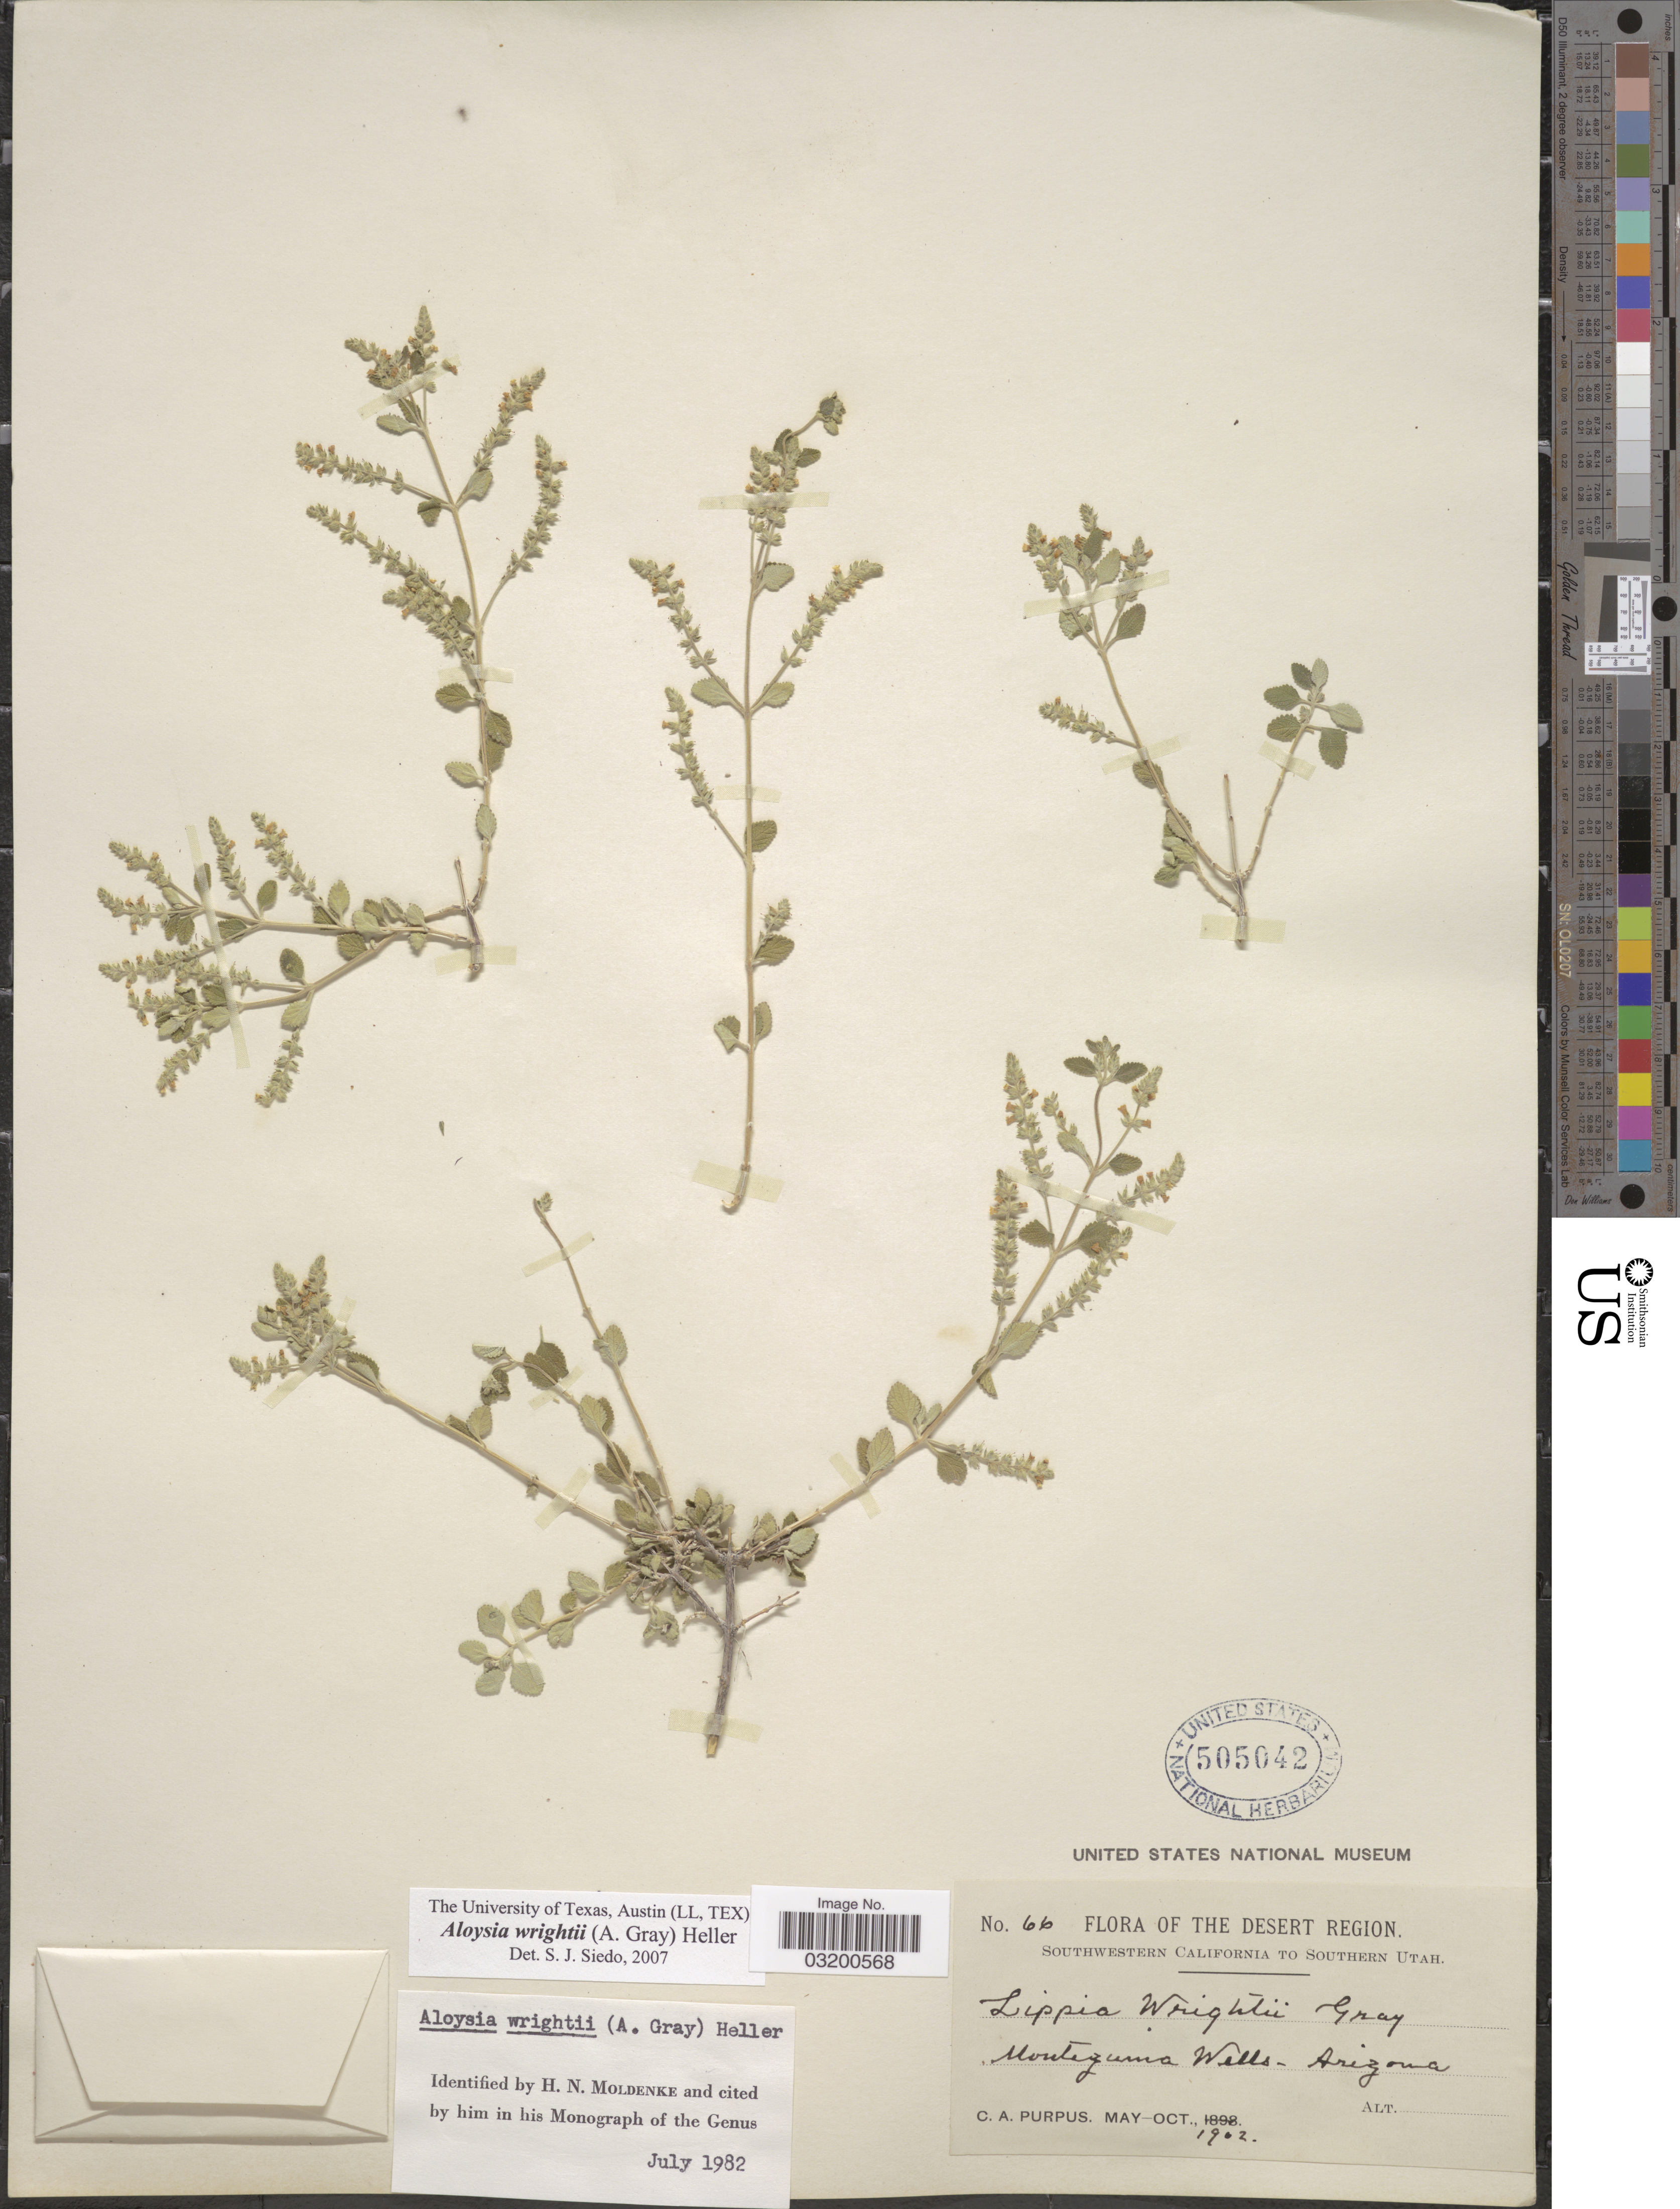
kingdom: Plantae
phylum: Tracheophyta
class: Magnoliopsida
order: Lamiales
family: Verbenaceae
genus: Aloysia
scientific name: Aloysia wrightii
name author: A. Heller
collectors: C. A. Purpus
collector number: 66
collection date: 1902-05/1902-10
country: United States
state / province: Arizona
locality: The Desert Region. Montezuma Wells.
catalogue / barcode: US 505042